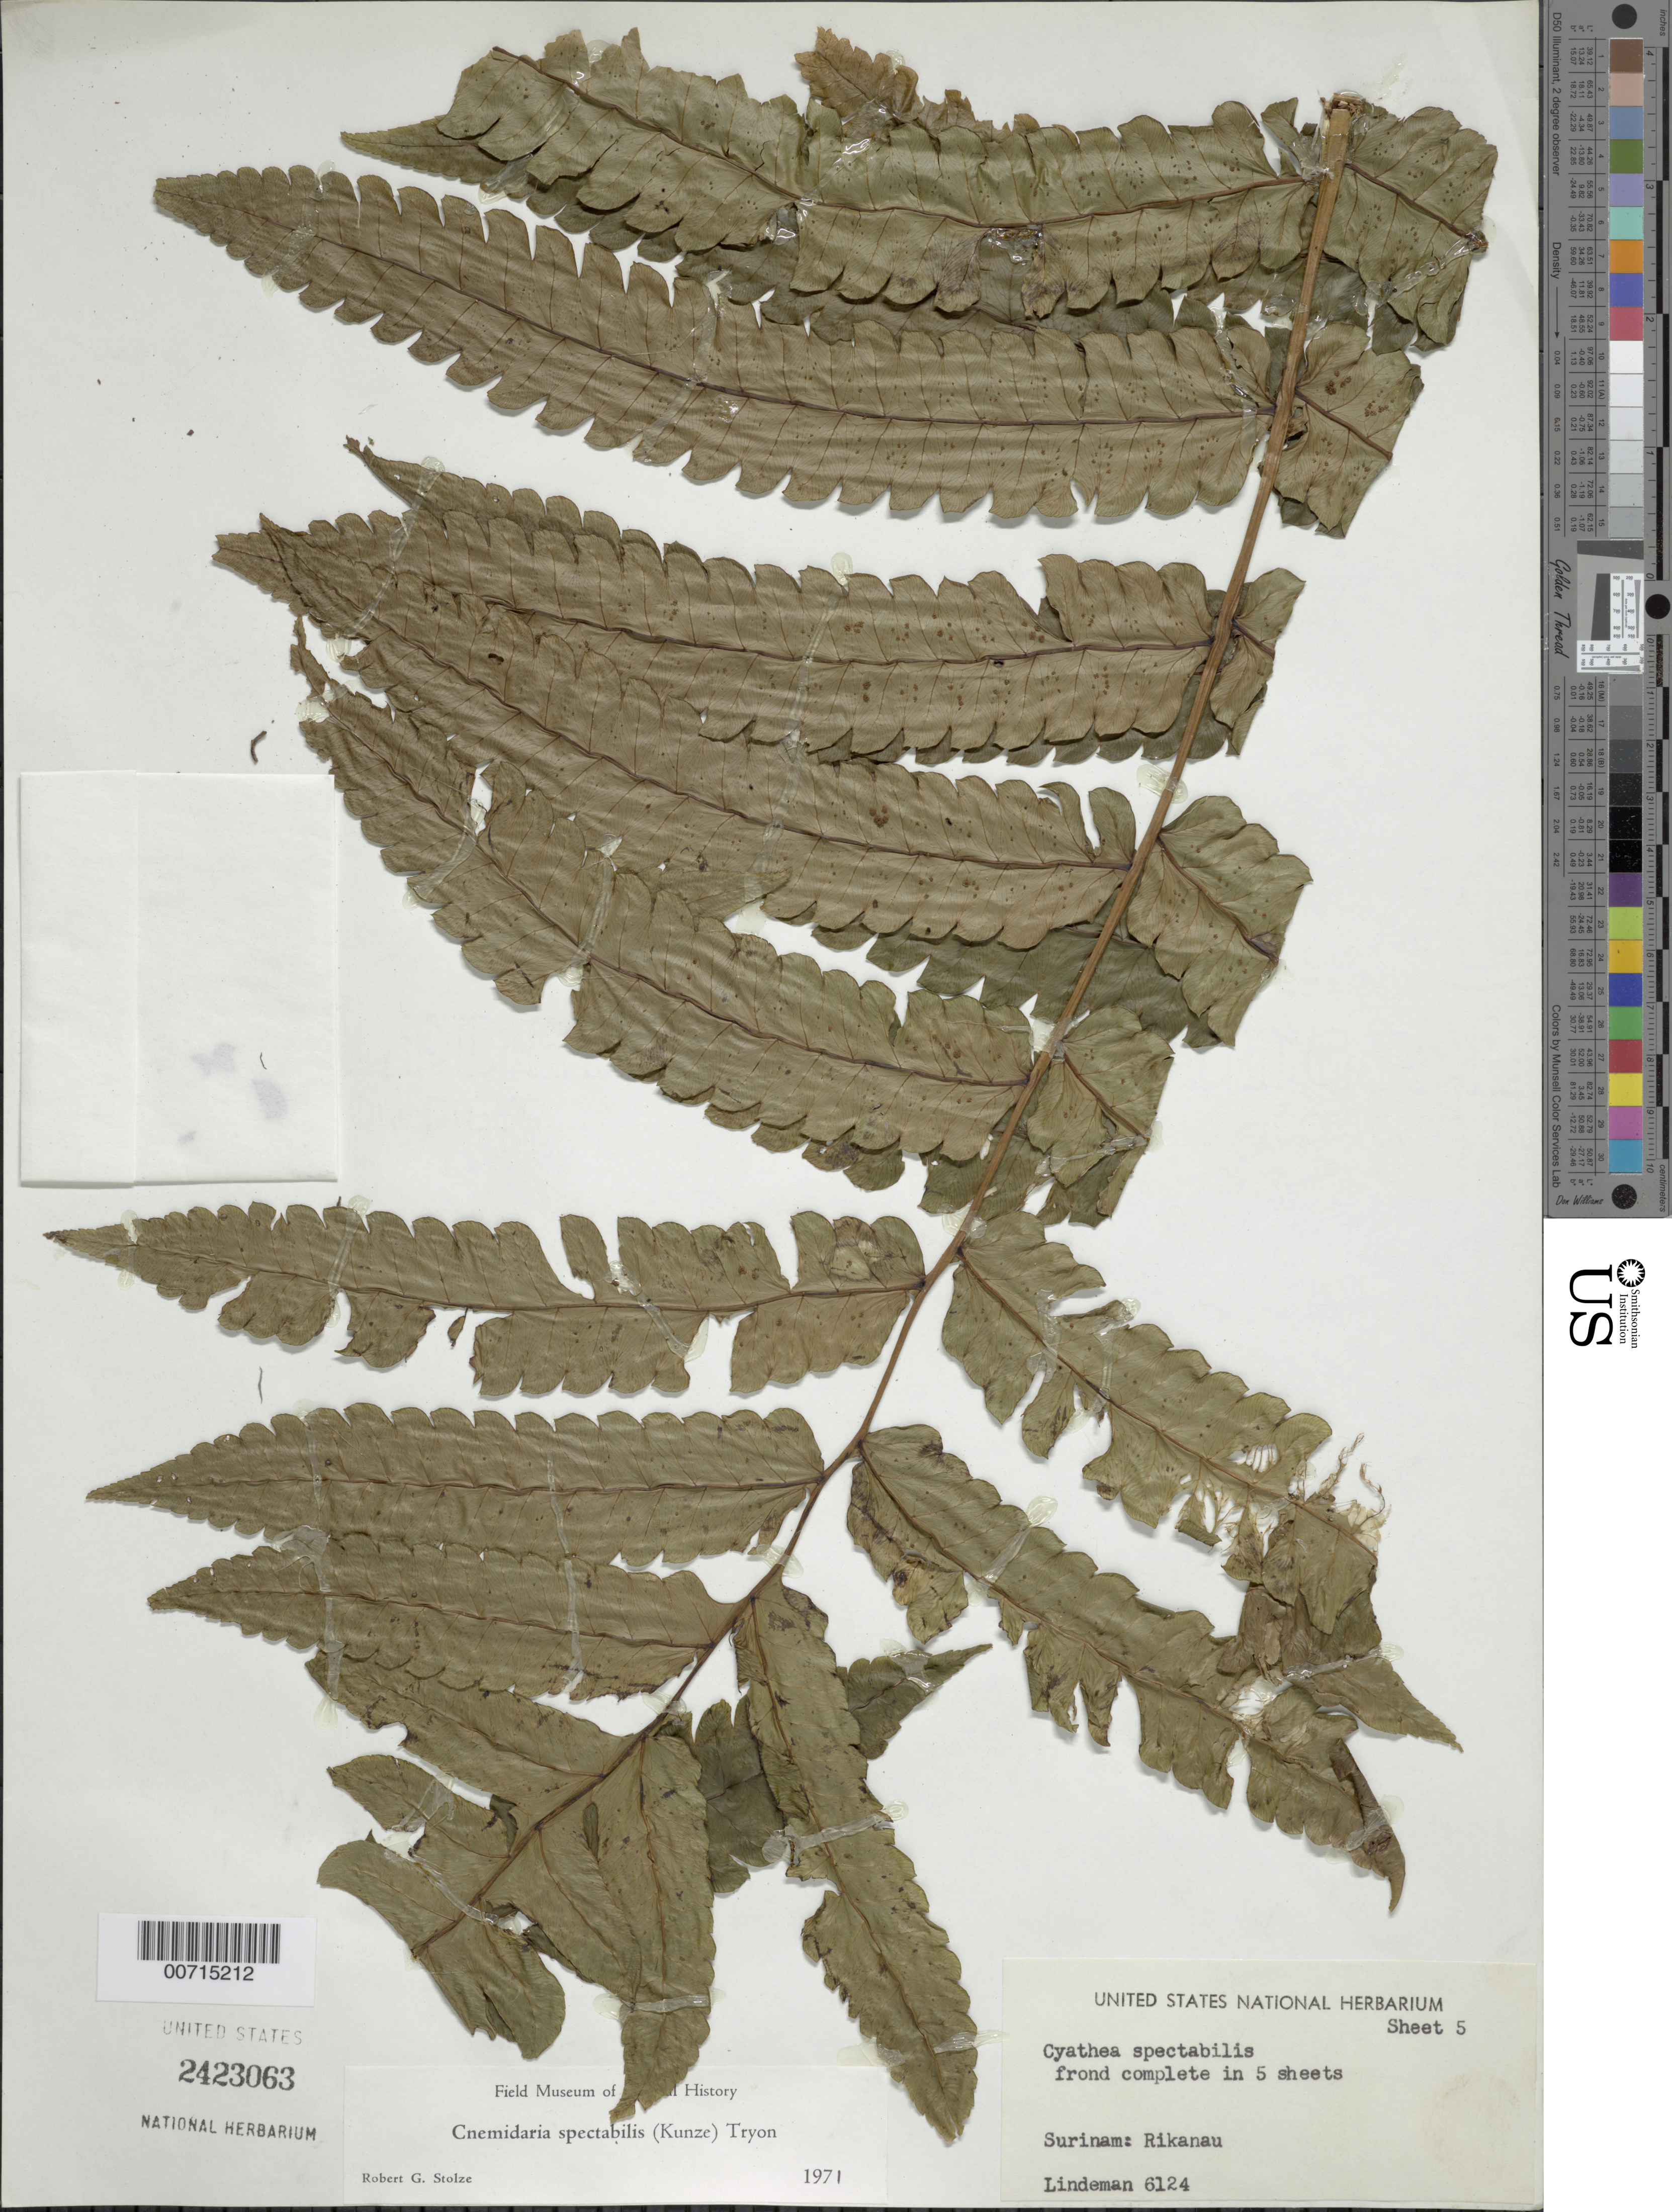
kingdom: Plantae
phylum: Tracheophyta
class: Polypodiopsida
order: Cyatheales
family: Cyatheaceae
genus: Cyathea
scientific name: Cyathea spectabilis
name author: (Kunze) Domin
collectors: -. Lindeman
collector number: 6124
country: Suriname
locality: Surinam: Rikanau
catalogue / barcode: US 2423063